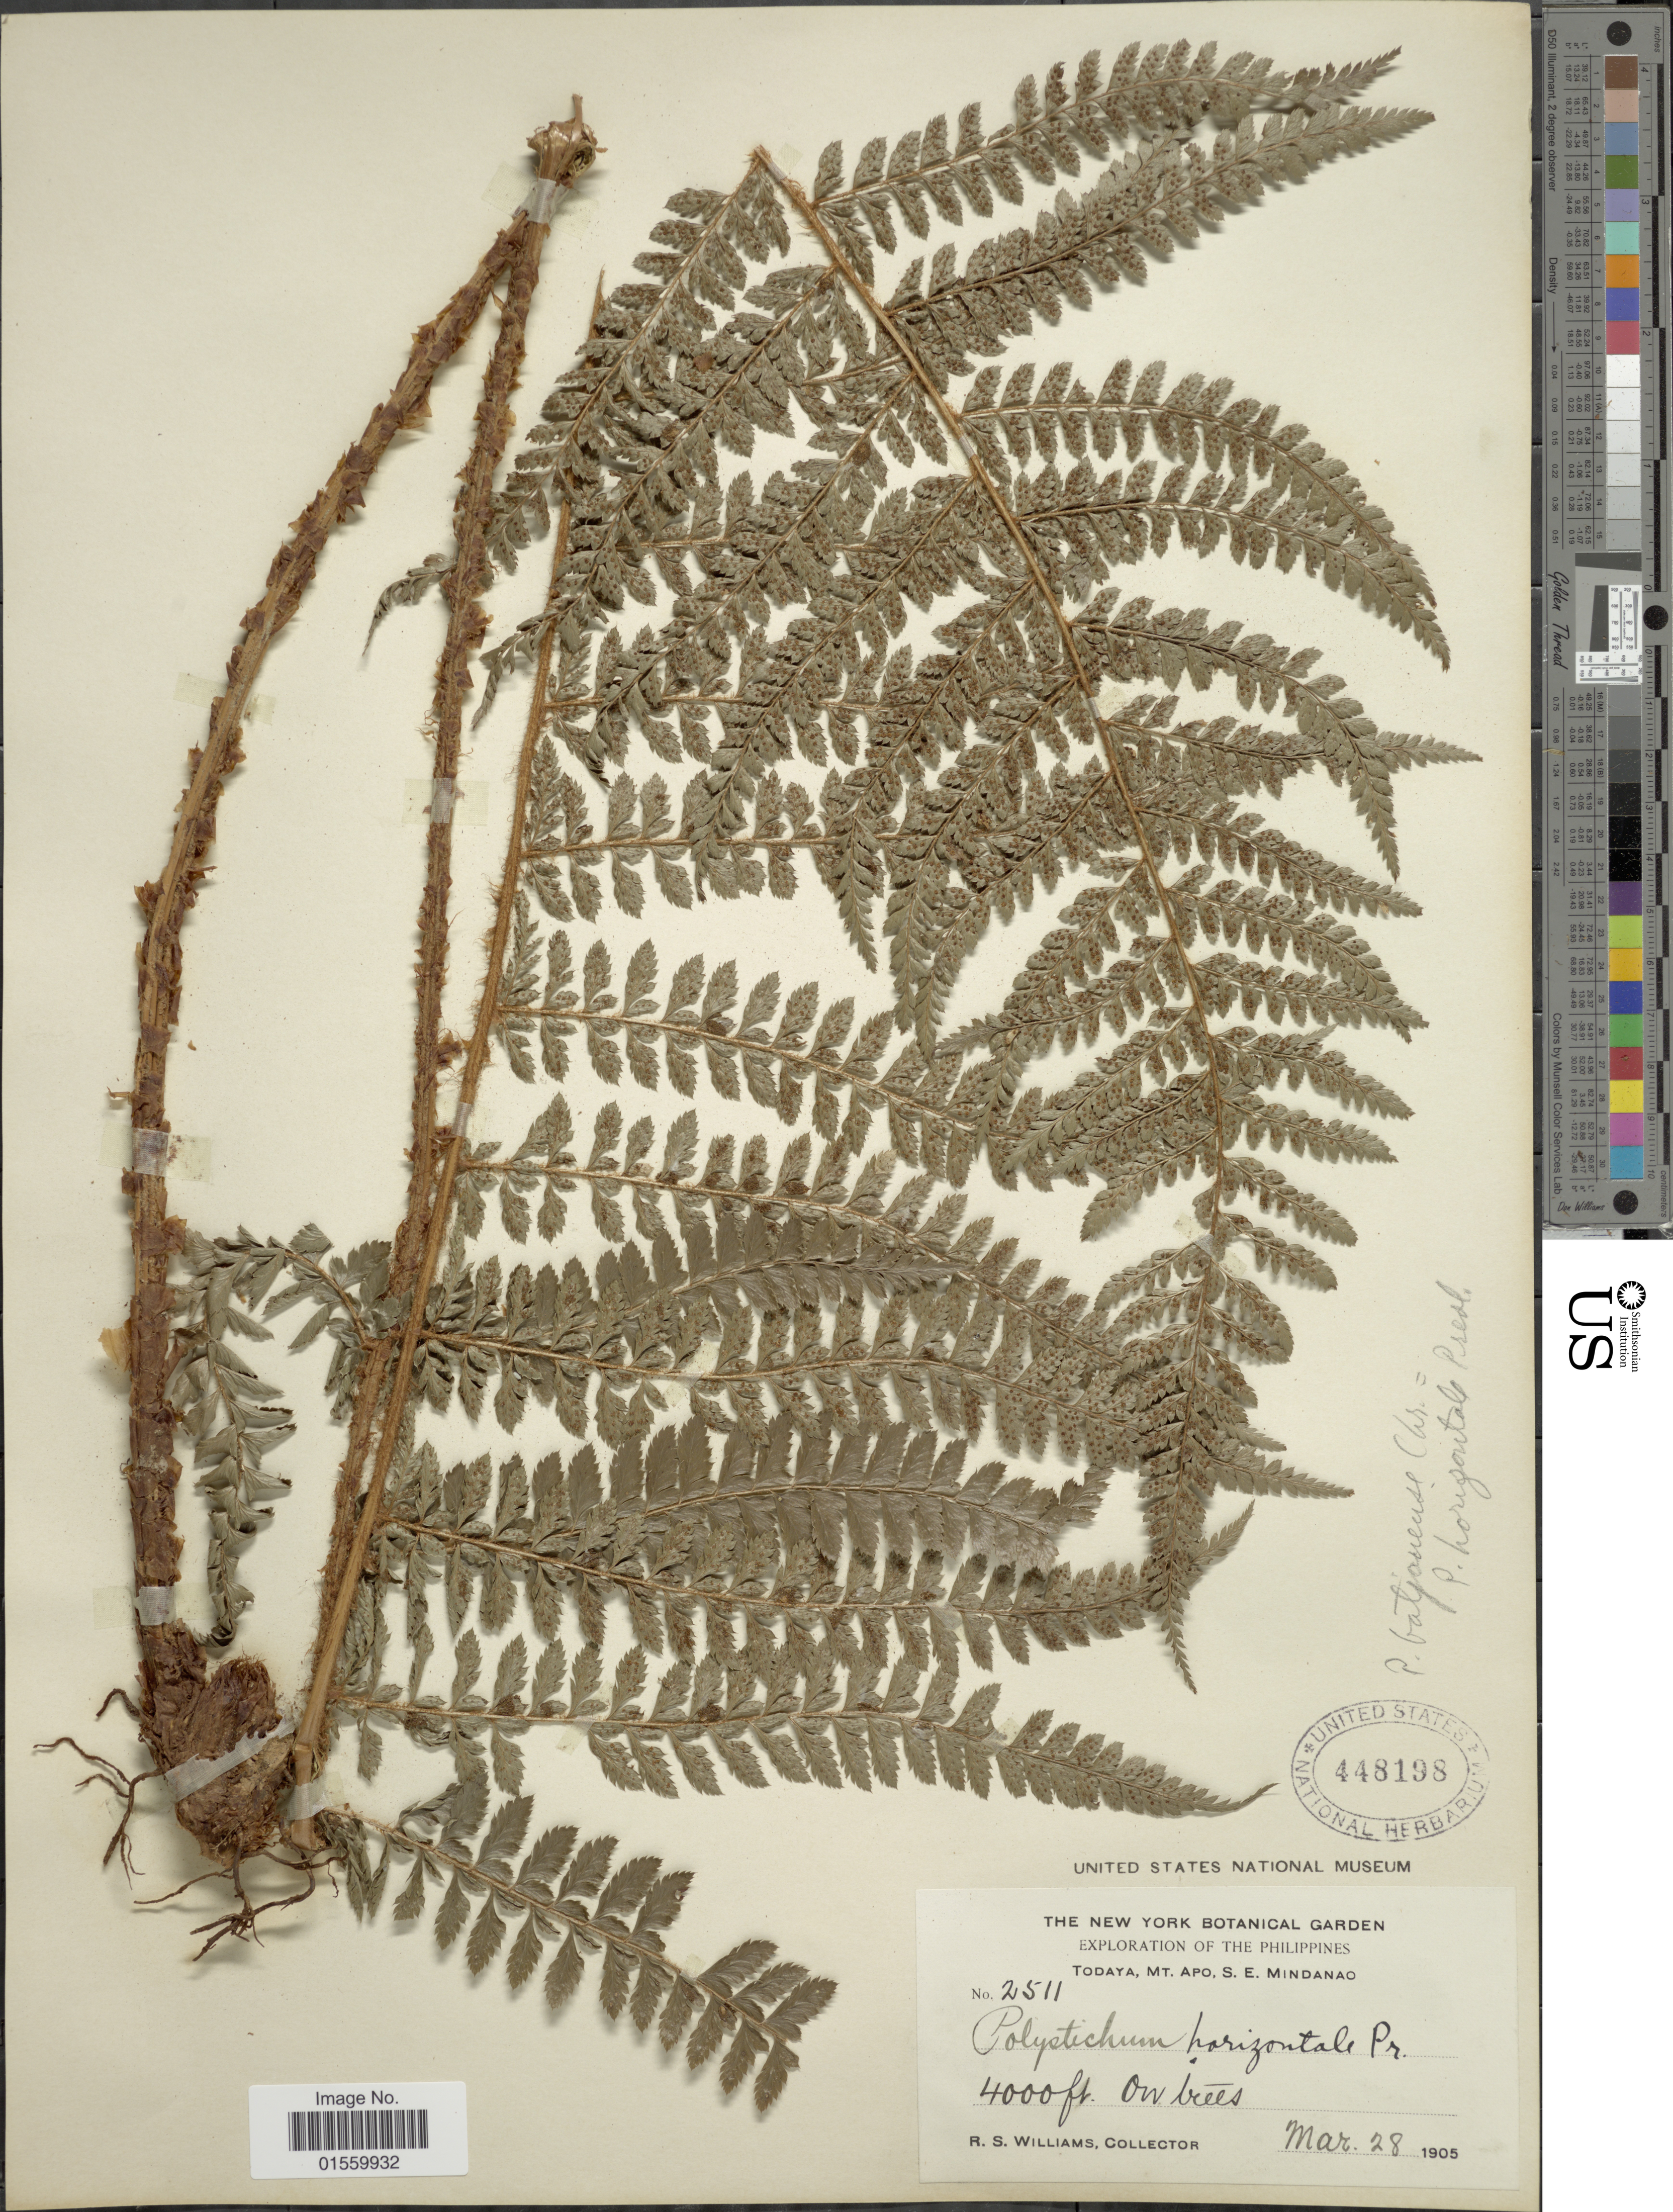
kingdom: Plantae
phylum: Tracheophyta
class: Polypodiopsida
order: Polypodiales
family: Dryopteridaceae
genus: Polystichum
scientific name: Polystichum horizontale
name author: C. Presl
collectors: R. S. Williams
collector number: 2511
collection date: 1905-03-28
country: Philippines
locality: Todaya, Mt. Apo, S. E. Mindanao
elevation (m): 1219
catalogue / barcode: US 448198